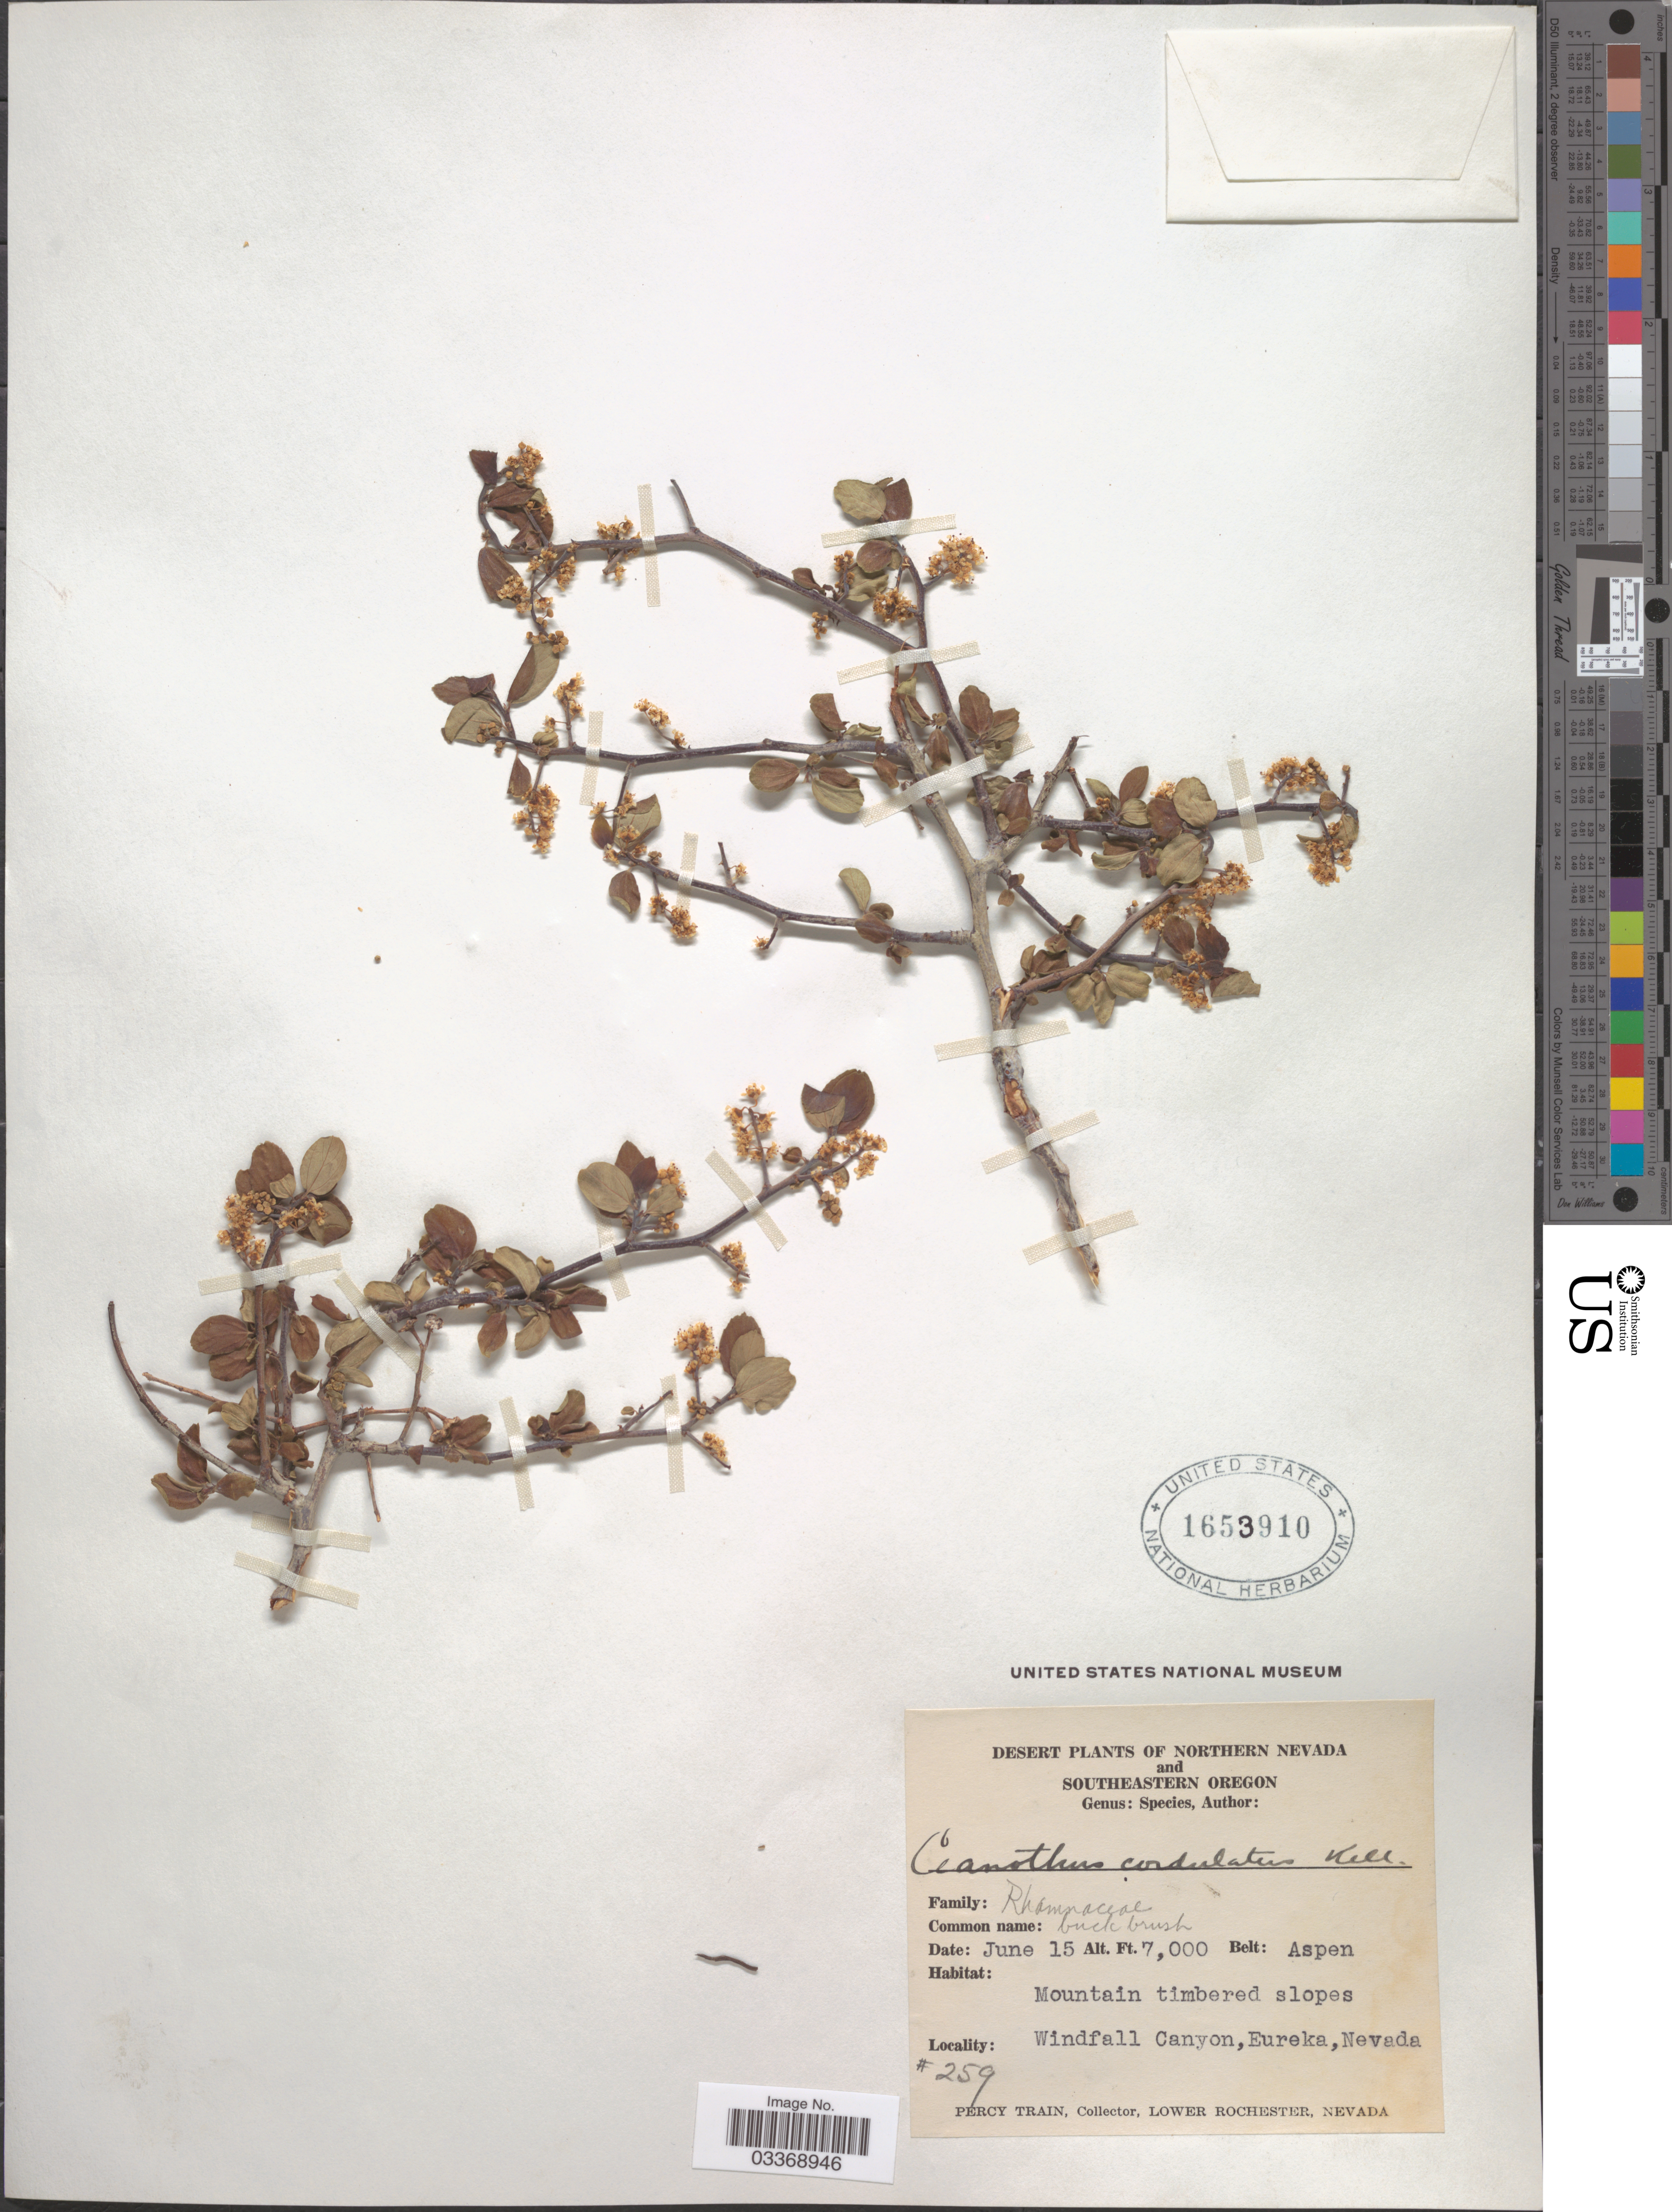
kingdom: Plantae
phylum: Tracheophyta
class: Magnoliopsida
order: Rosales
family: Rhamnaceae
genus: Ceanothus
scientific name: Ceanothus cordulatus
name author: Kellogg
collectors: P. Train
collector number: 259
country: United States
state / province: Nevada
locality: Northern Nevada. Belt: Aspen. Windfall Canyon, Eureka.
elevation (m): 2134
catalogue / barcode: US 1653910